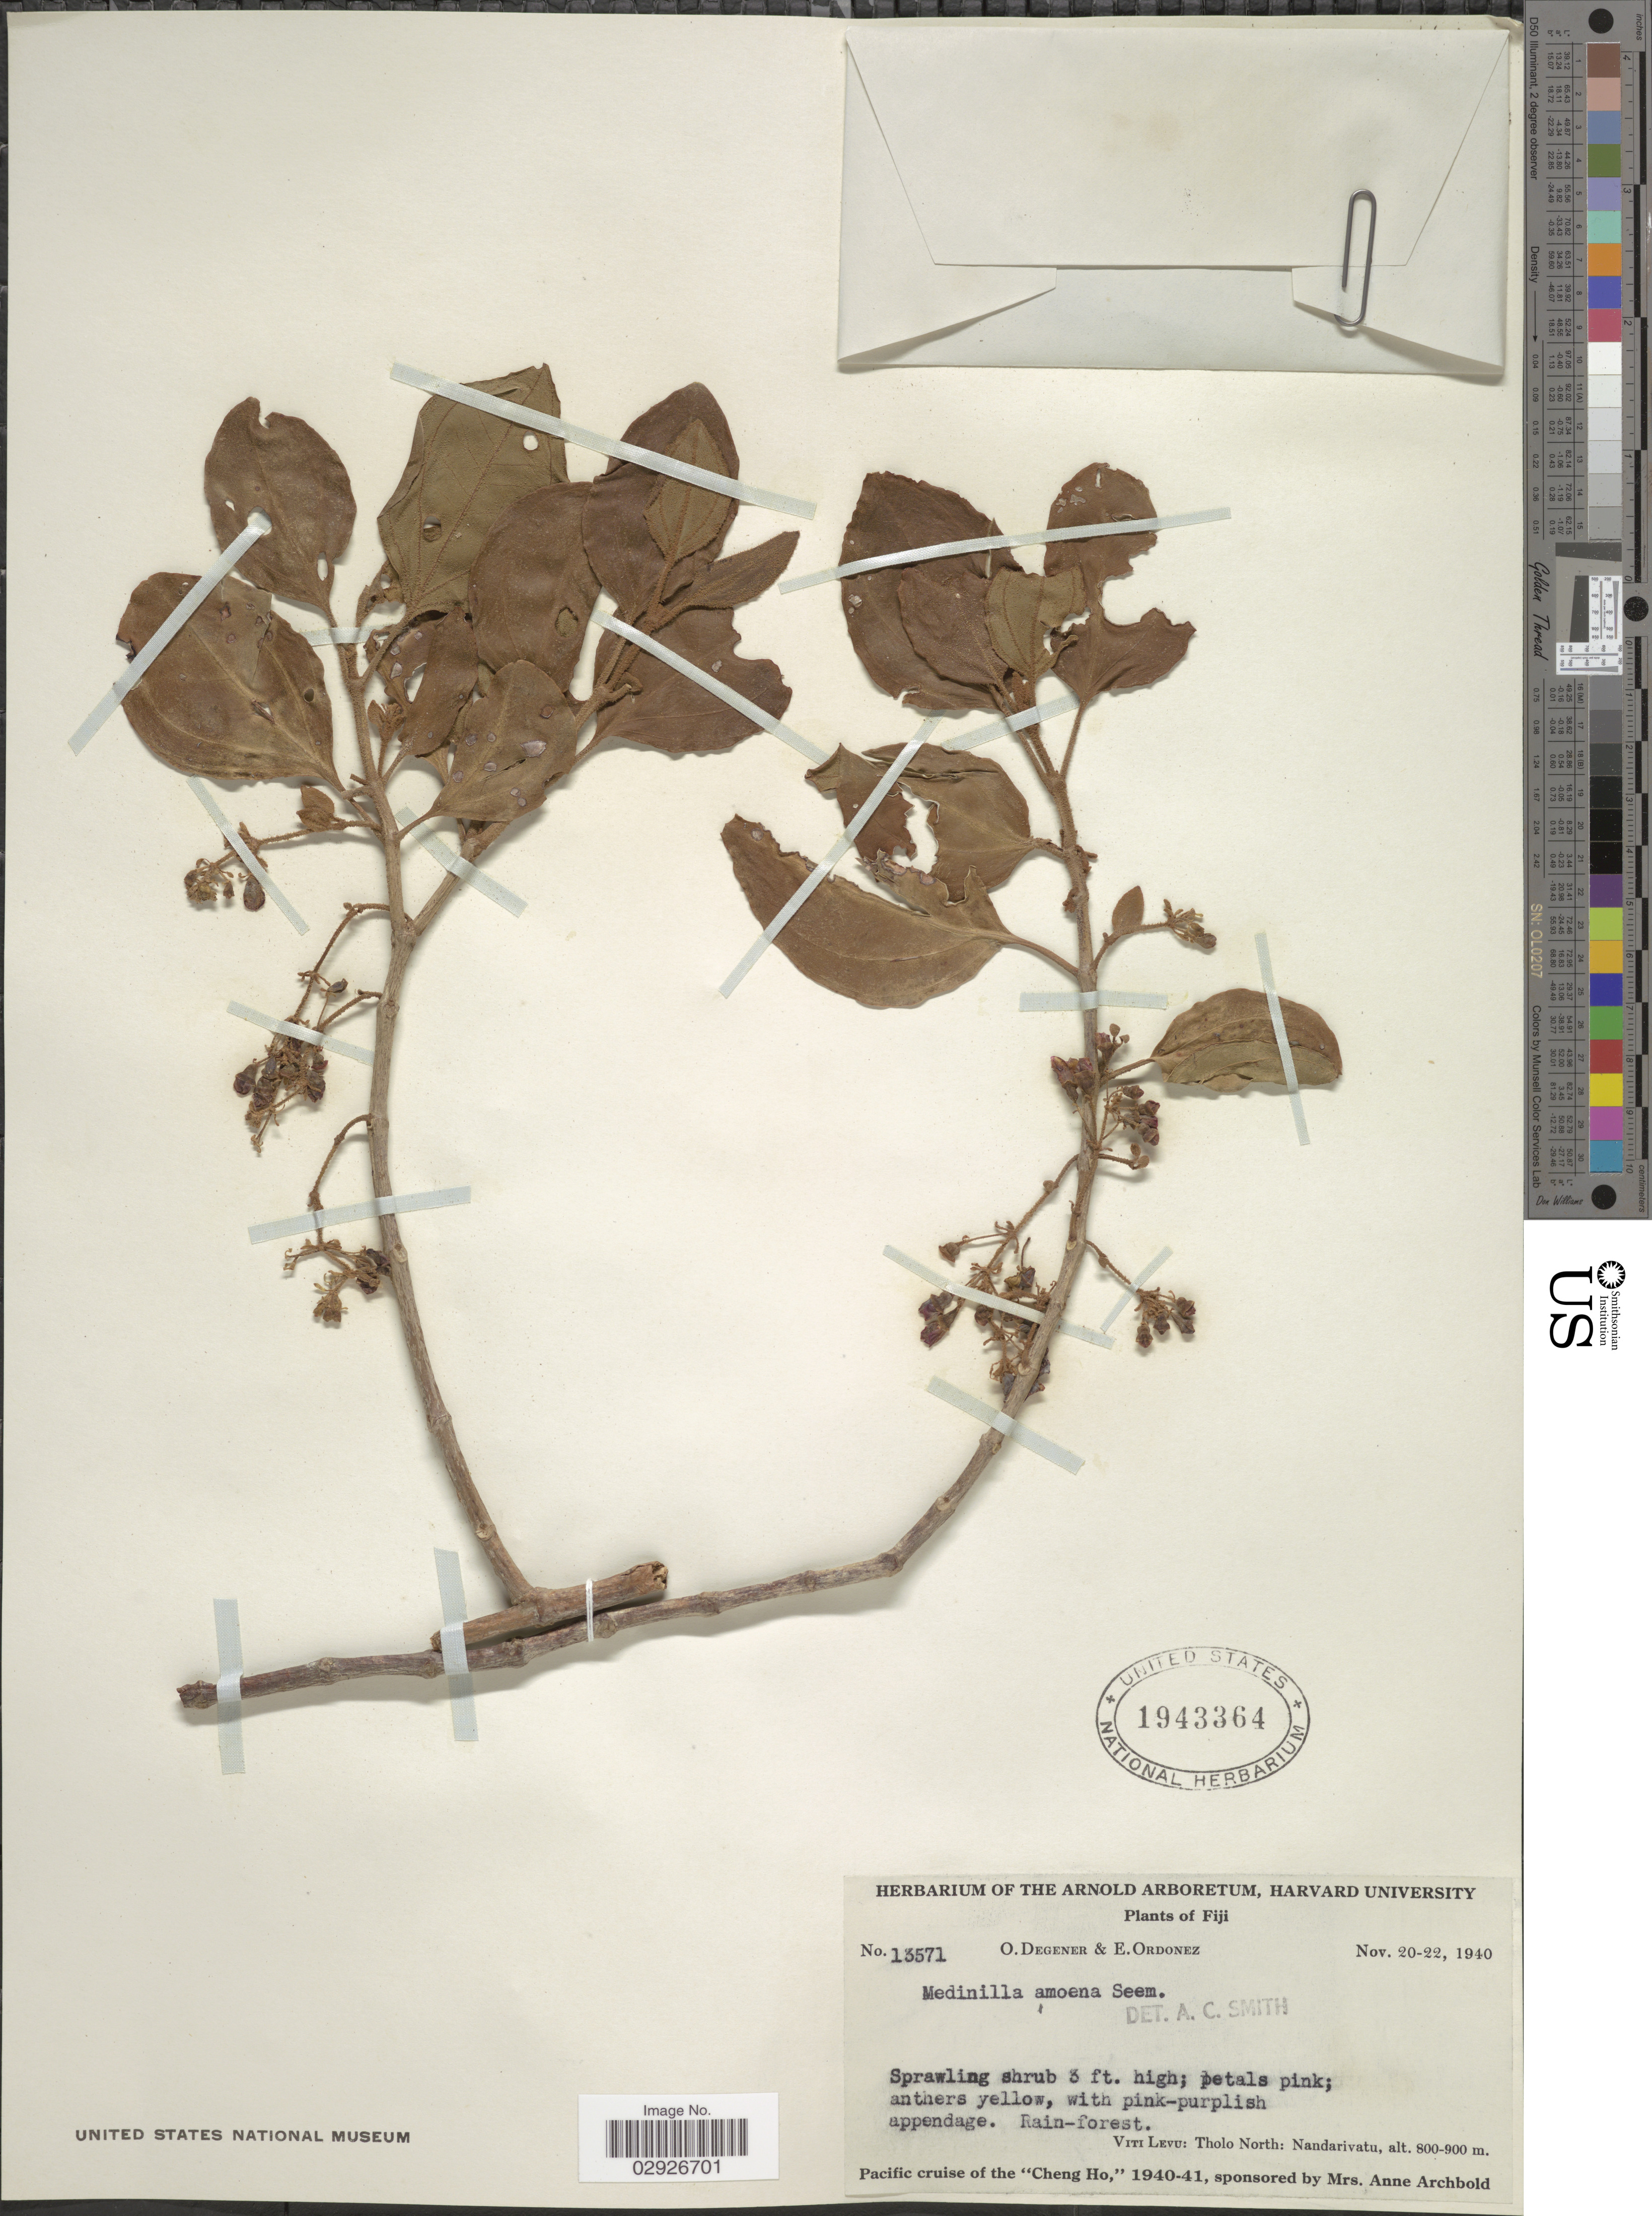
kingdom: Plantae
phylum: Tracheophyta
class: Magnoliopsida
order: Myrtales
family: Melastomataceae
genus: Medinilla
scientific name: Medinilla amoena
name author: Seem.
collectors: O. Degener & E. Ordonez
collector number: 13571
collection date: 1940-11-20/1940-11-22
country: Fiji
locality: Viti Levu: Tholo North: Nandarivatu.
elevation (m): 800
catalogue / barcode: US 1943364